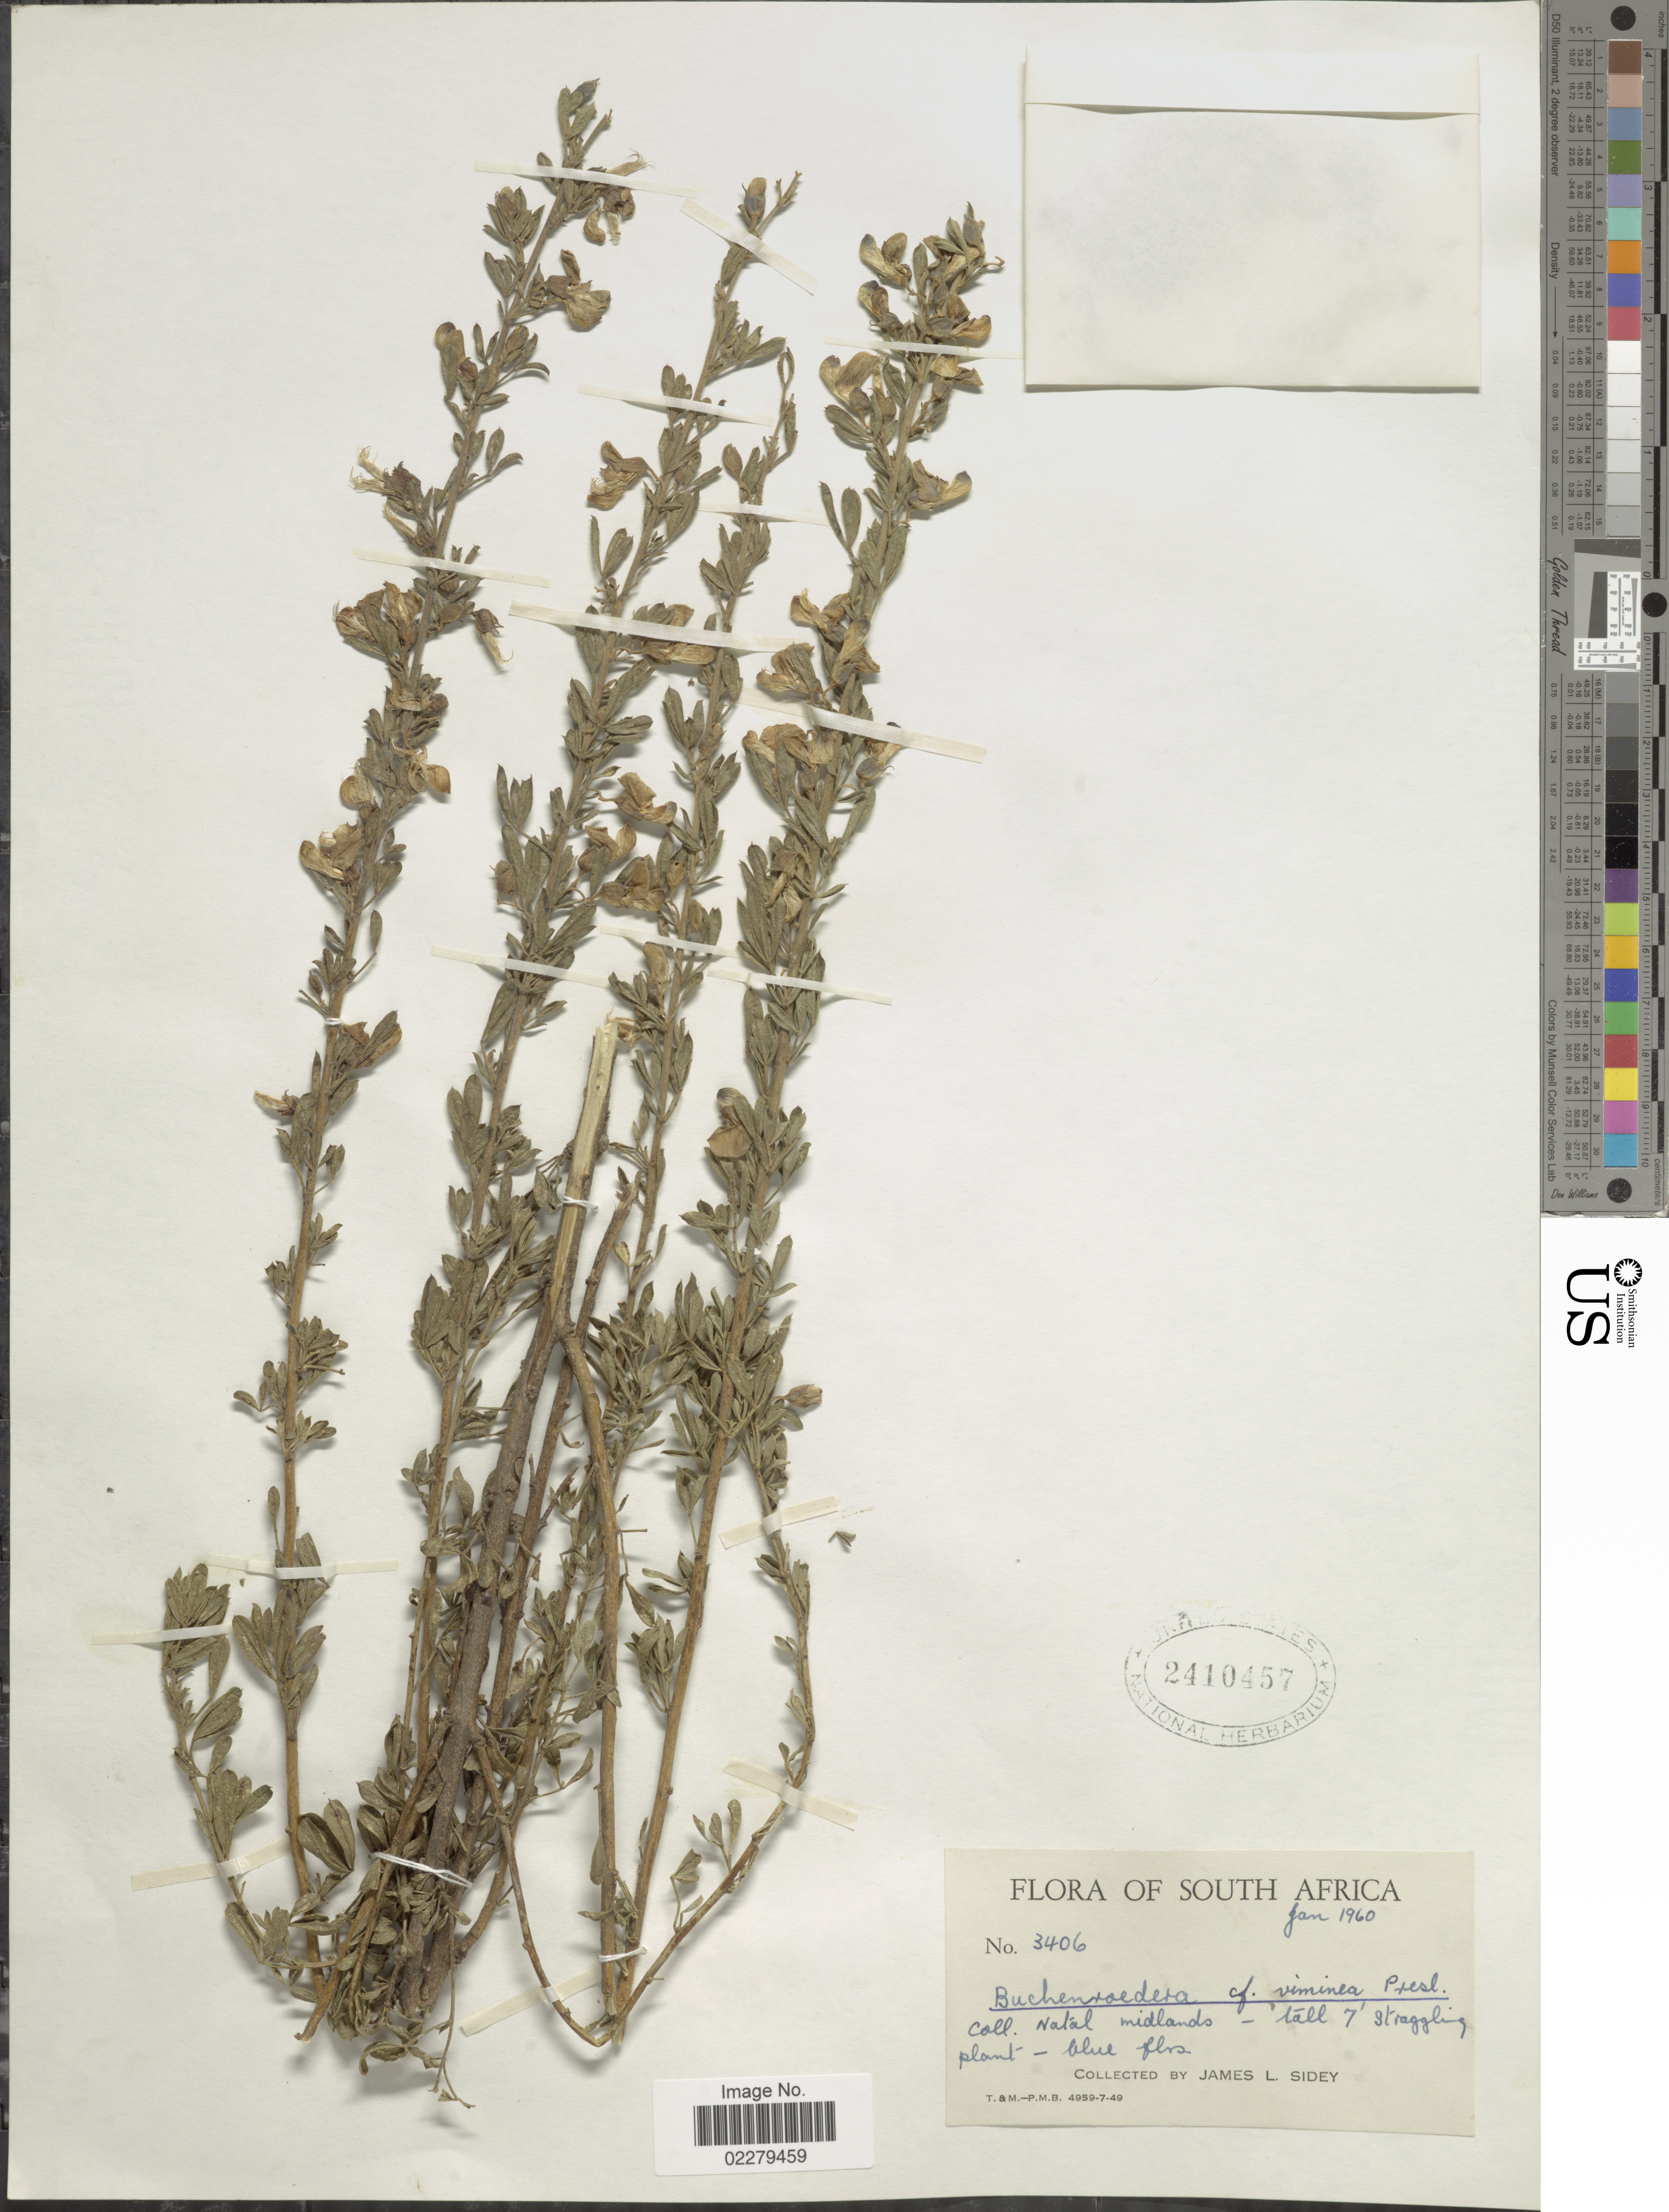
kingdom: Plantae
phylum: Tracheophyta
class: Magnoliopsida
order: Fabales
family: Fabaceae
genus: Lotononis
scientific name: Lotononis viminea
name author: (E. Mey.) B.-E. van Wyk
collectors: J. L. Sidey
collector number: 3406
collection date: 1960-01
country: South Africa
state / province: KwaZulu-Natal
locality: Natal midlands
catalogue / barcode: US 2410457